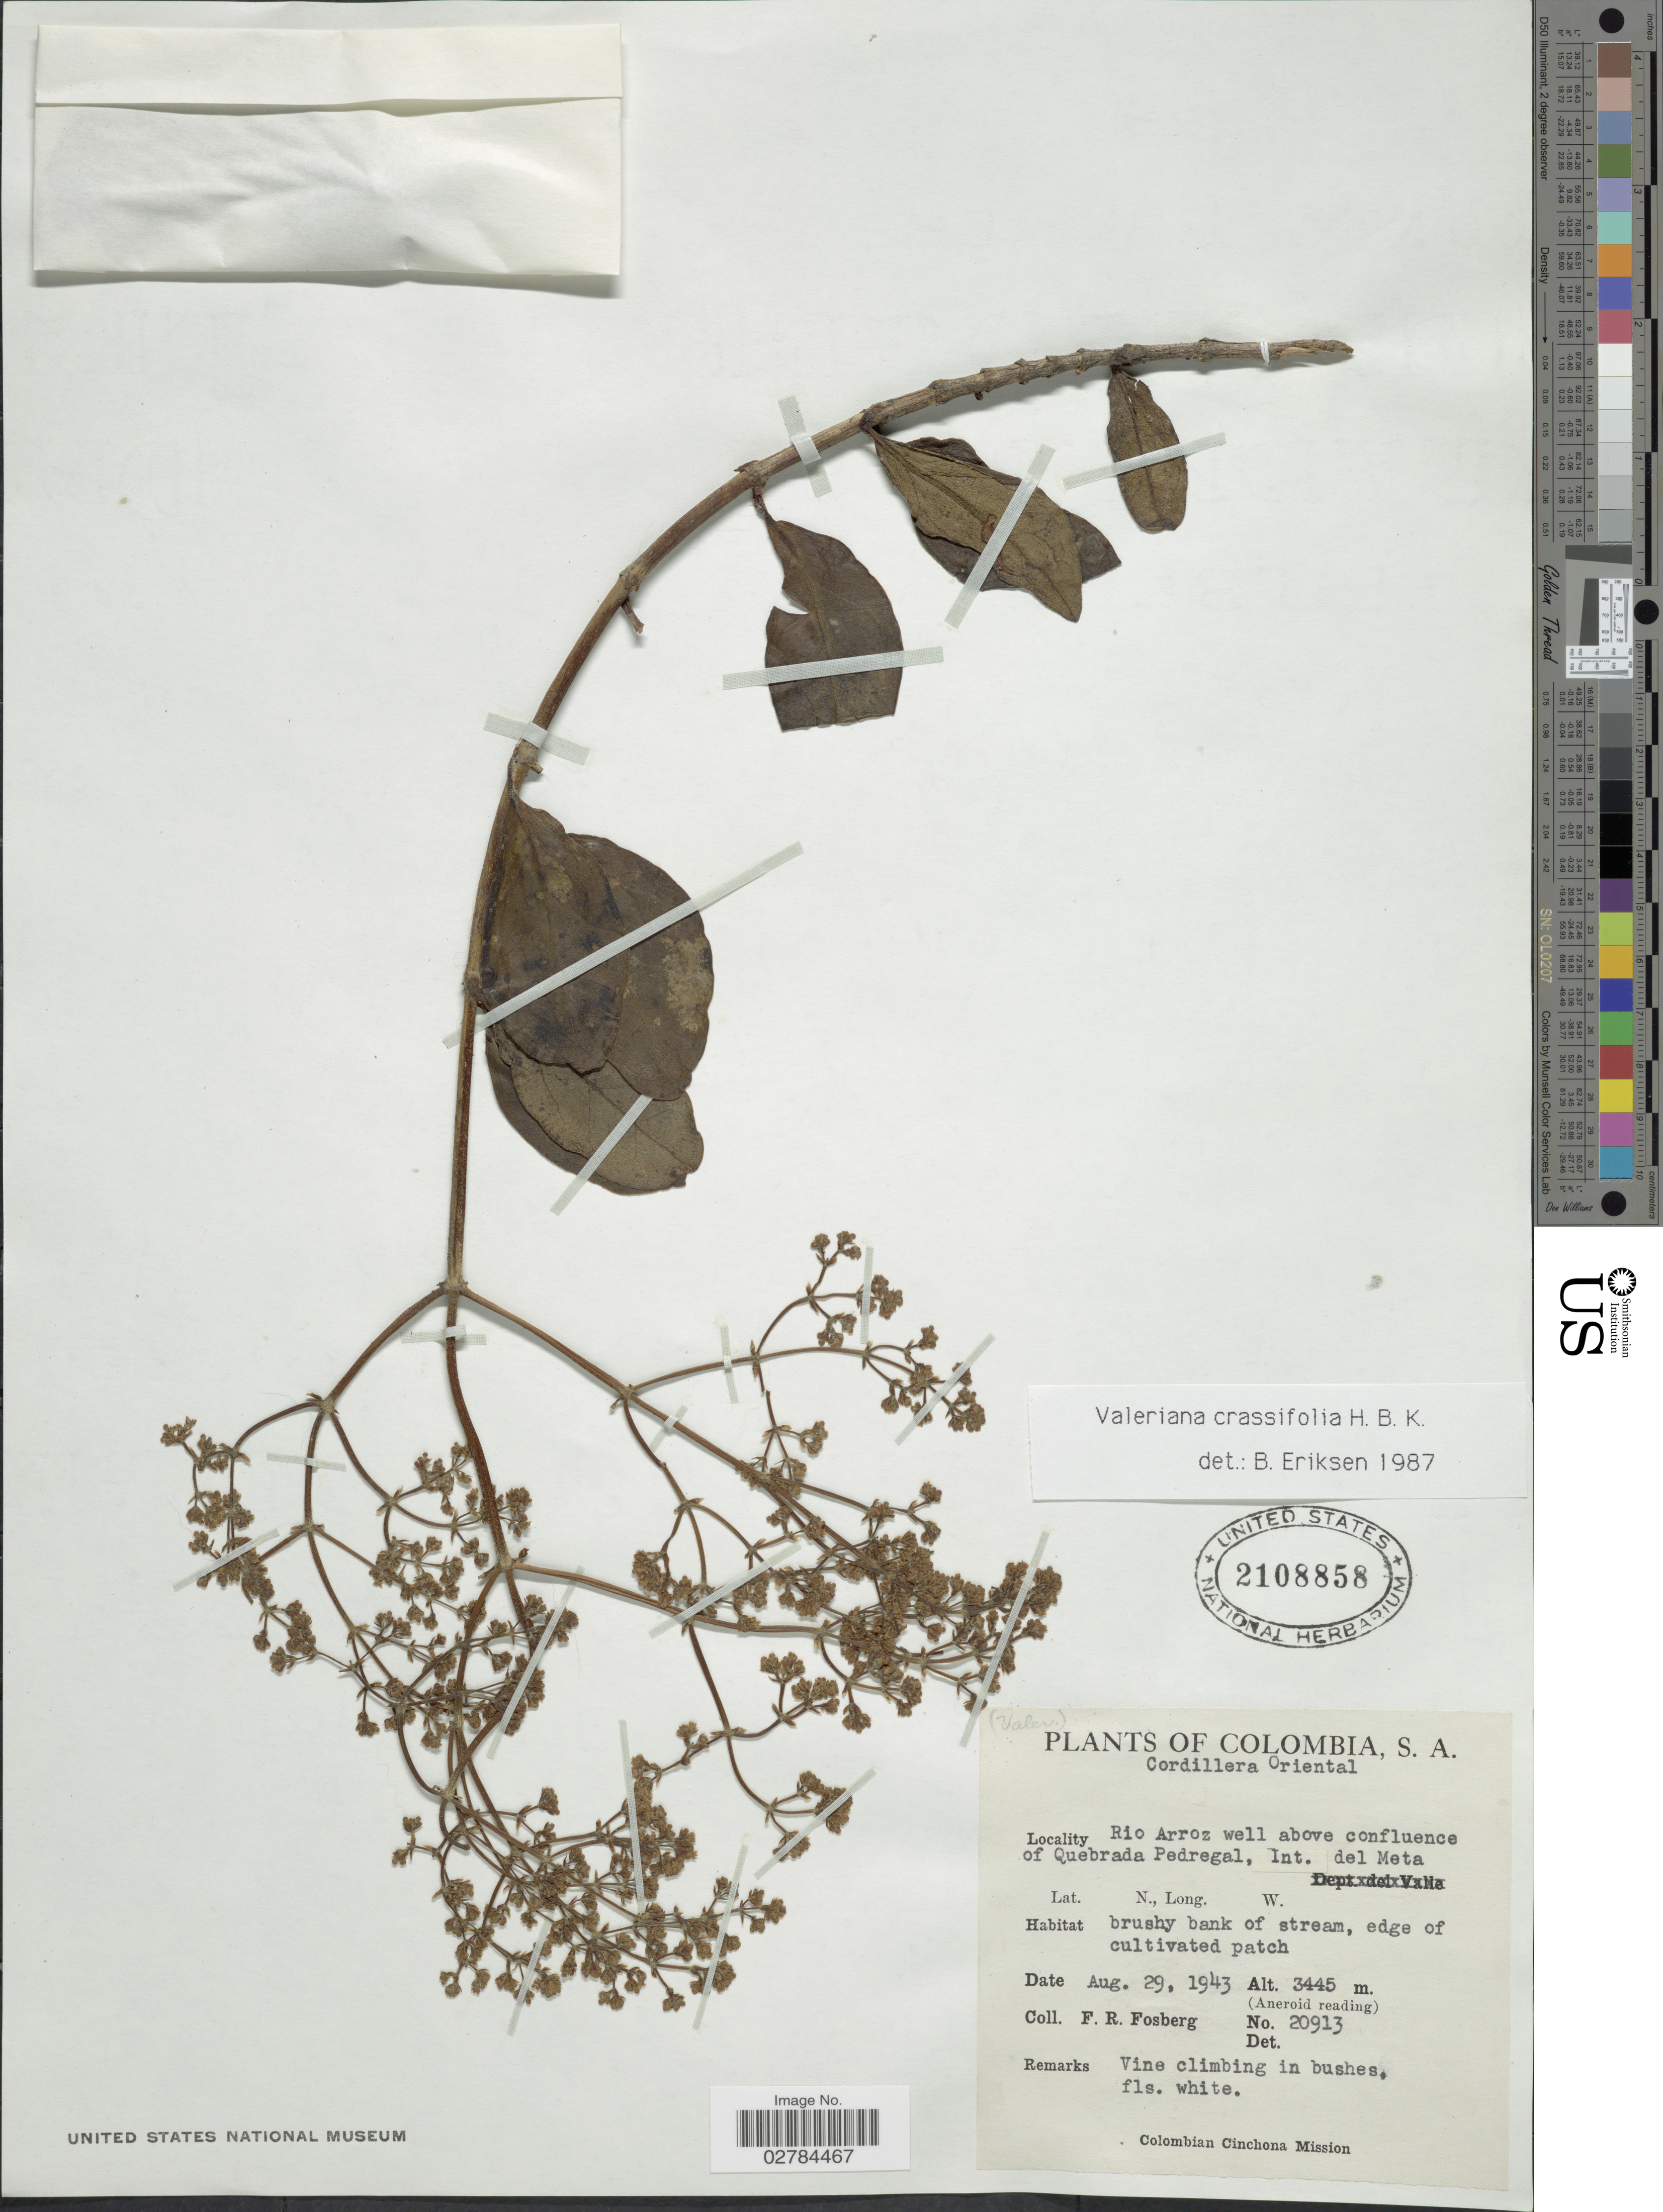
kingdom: Plantae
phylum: Tracheophyta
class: Magnoliopsida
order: Dipsacales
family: Caprifoliaceae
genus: Valeriana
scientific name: Valeriana crassifolia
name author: Kunth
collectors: F. R. Fosberg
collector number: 20913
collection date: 1943-08-29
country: Colombia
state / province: Meta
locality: Cordillera Oriental. Rio Arroz well above confluence of Quebrada Pedregal, Int. del Meta.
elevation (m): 3445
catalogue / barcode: US 2108858